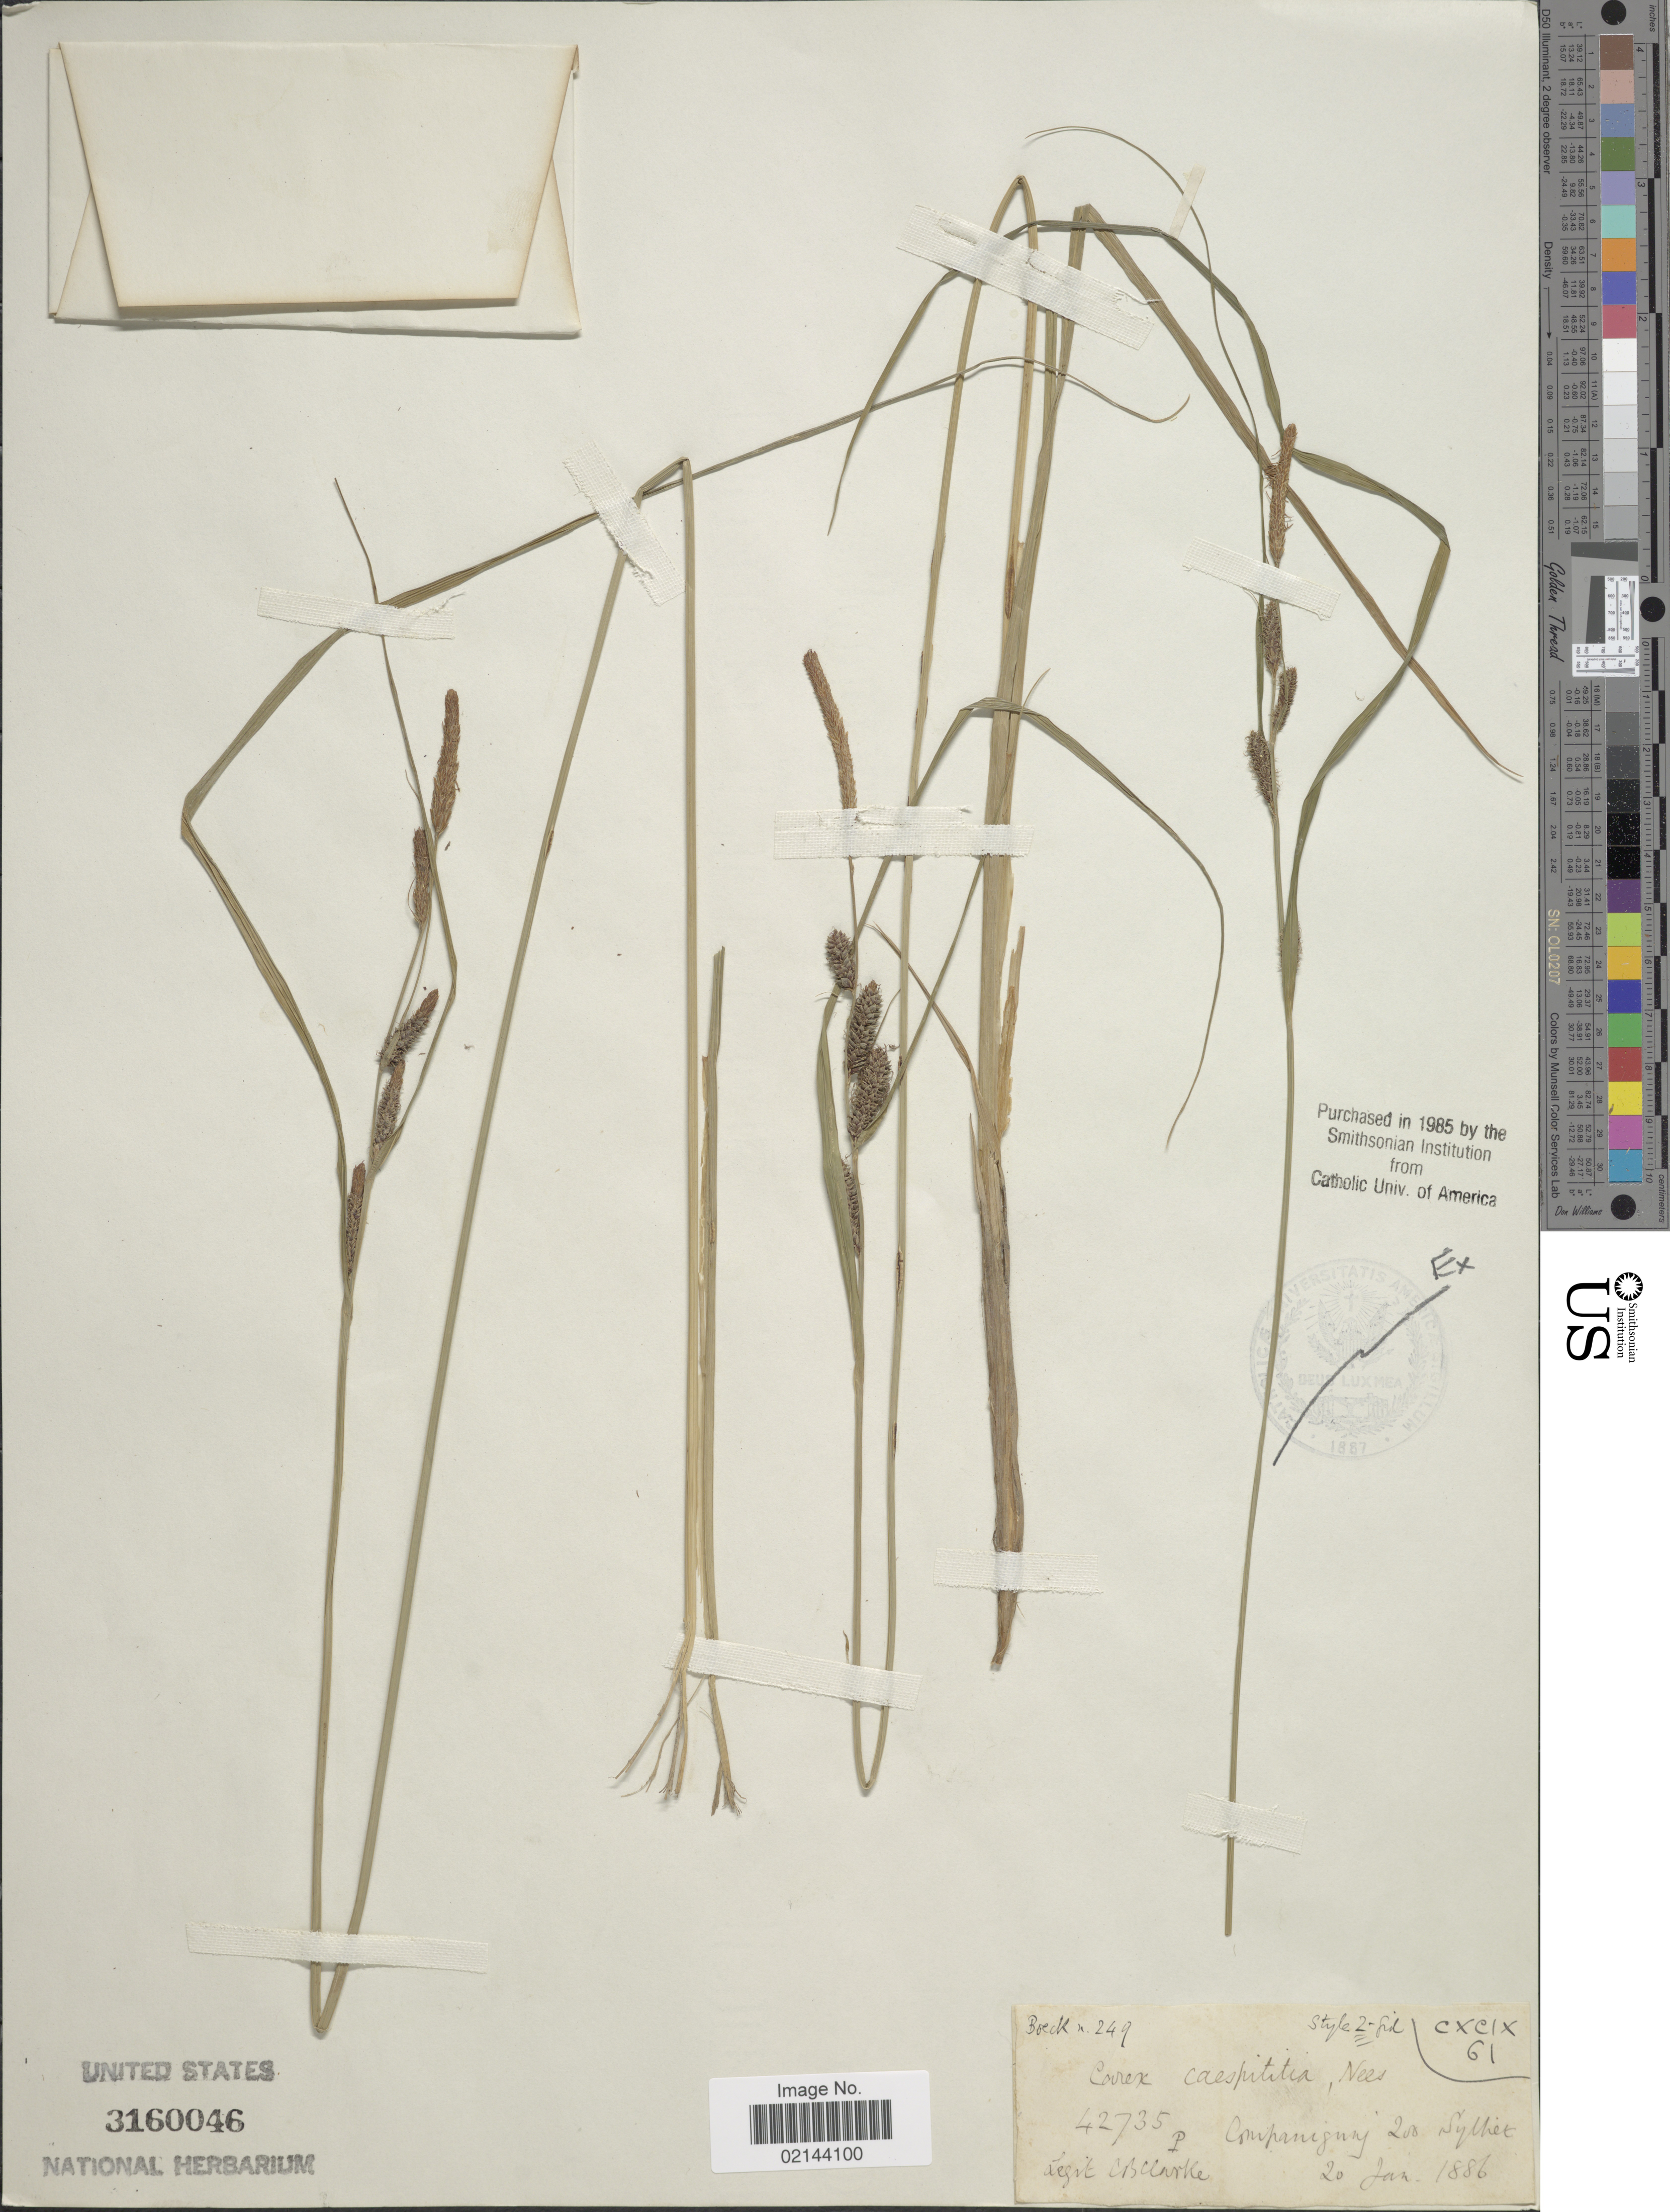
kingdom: Plantae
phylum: Tracheophyta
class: Liliopsida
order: Poales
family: Cyperaceae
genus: Carex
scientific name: Carex cespitosa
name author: L.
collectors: C. B. Clarke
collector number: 42735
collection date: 1886-01-20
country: Bangladesh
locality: Companiganj 200 Sylhet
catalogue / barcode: US 3160046